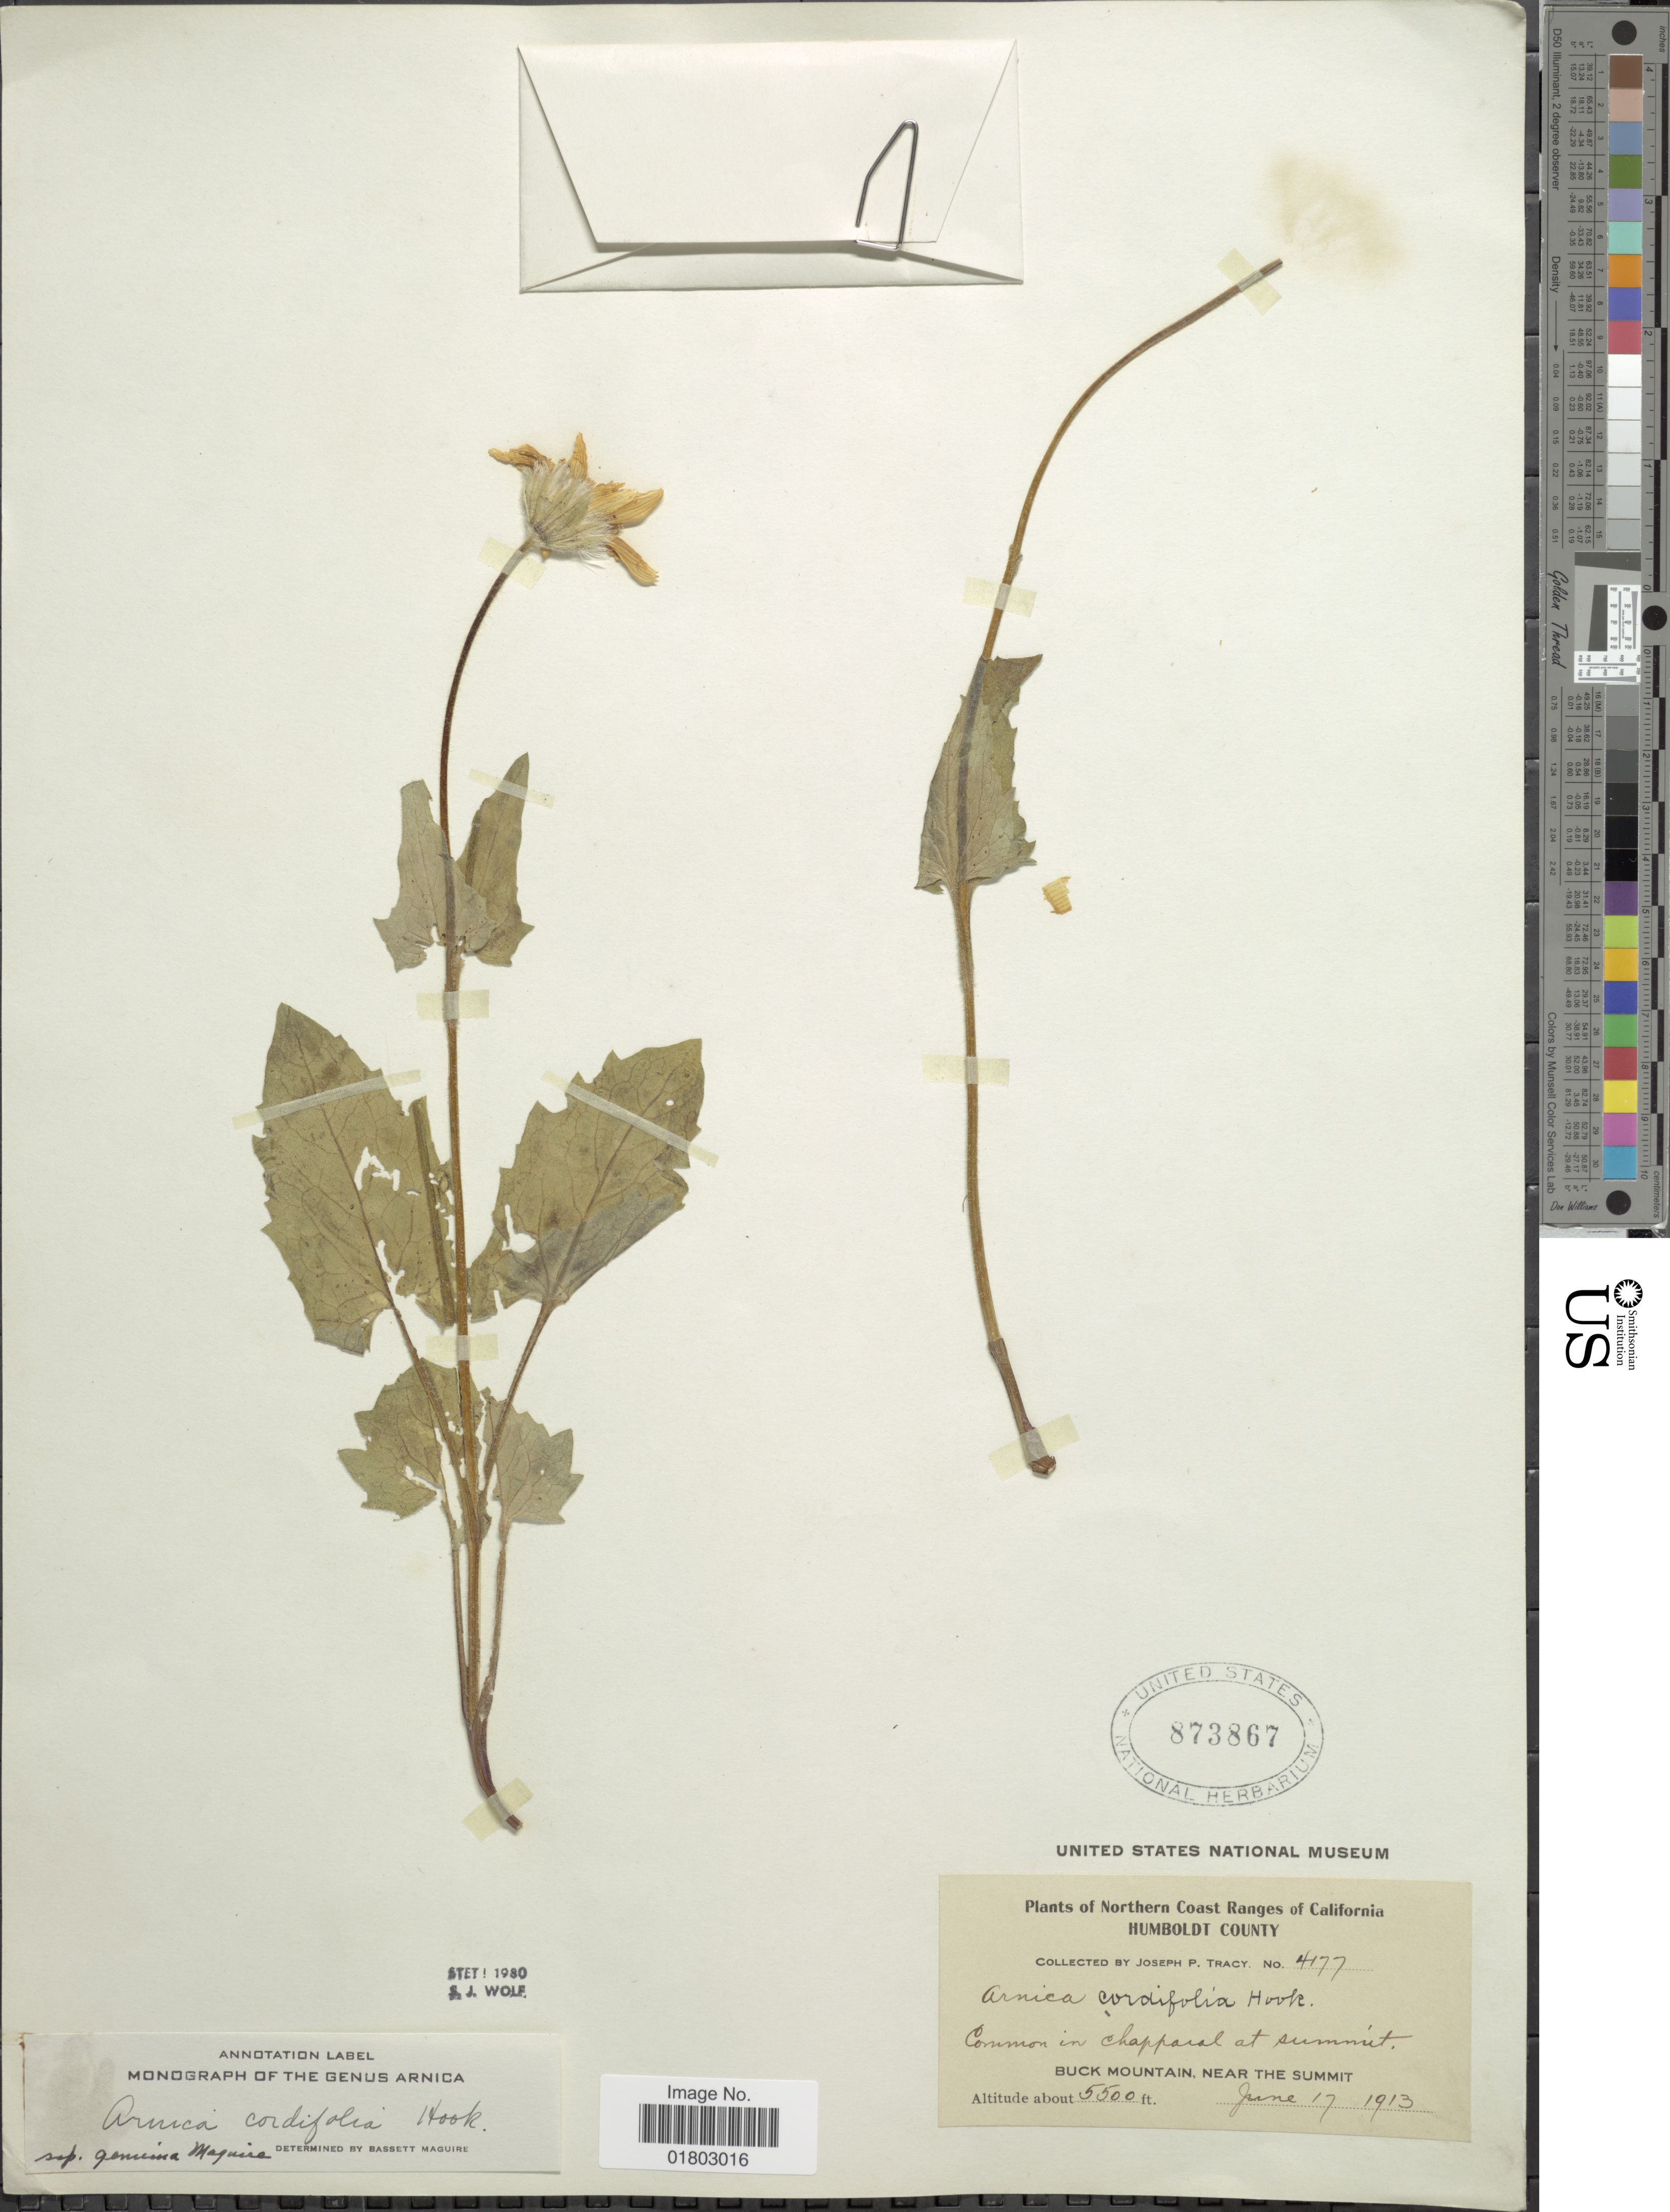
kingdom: Plantae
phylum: Tracheophyta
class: Magnoliopsida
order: Asterales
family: Asteraceae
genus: Arnica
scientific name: Arnica cordifolia subsp. genuina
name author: Maguire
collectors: J. Tracy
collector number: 4177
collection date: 1913-06-17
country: United States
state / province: California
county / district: Humboldt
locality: North Coast Ranges of California, Humboldt County, Common in chapparal at summit, Buck Mountain, near the summit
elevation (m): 1676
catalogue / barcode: US 873867